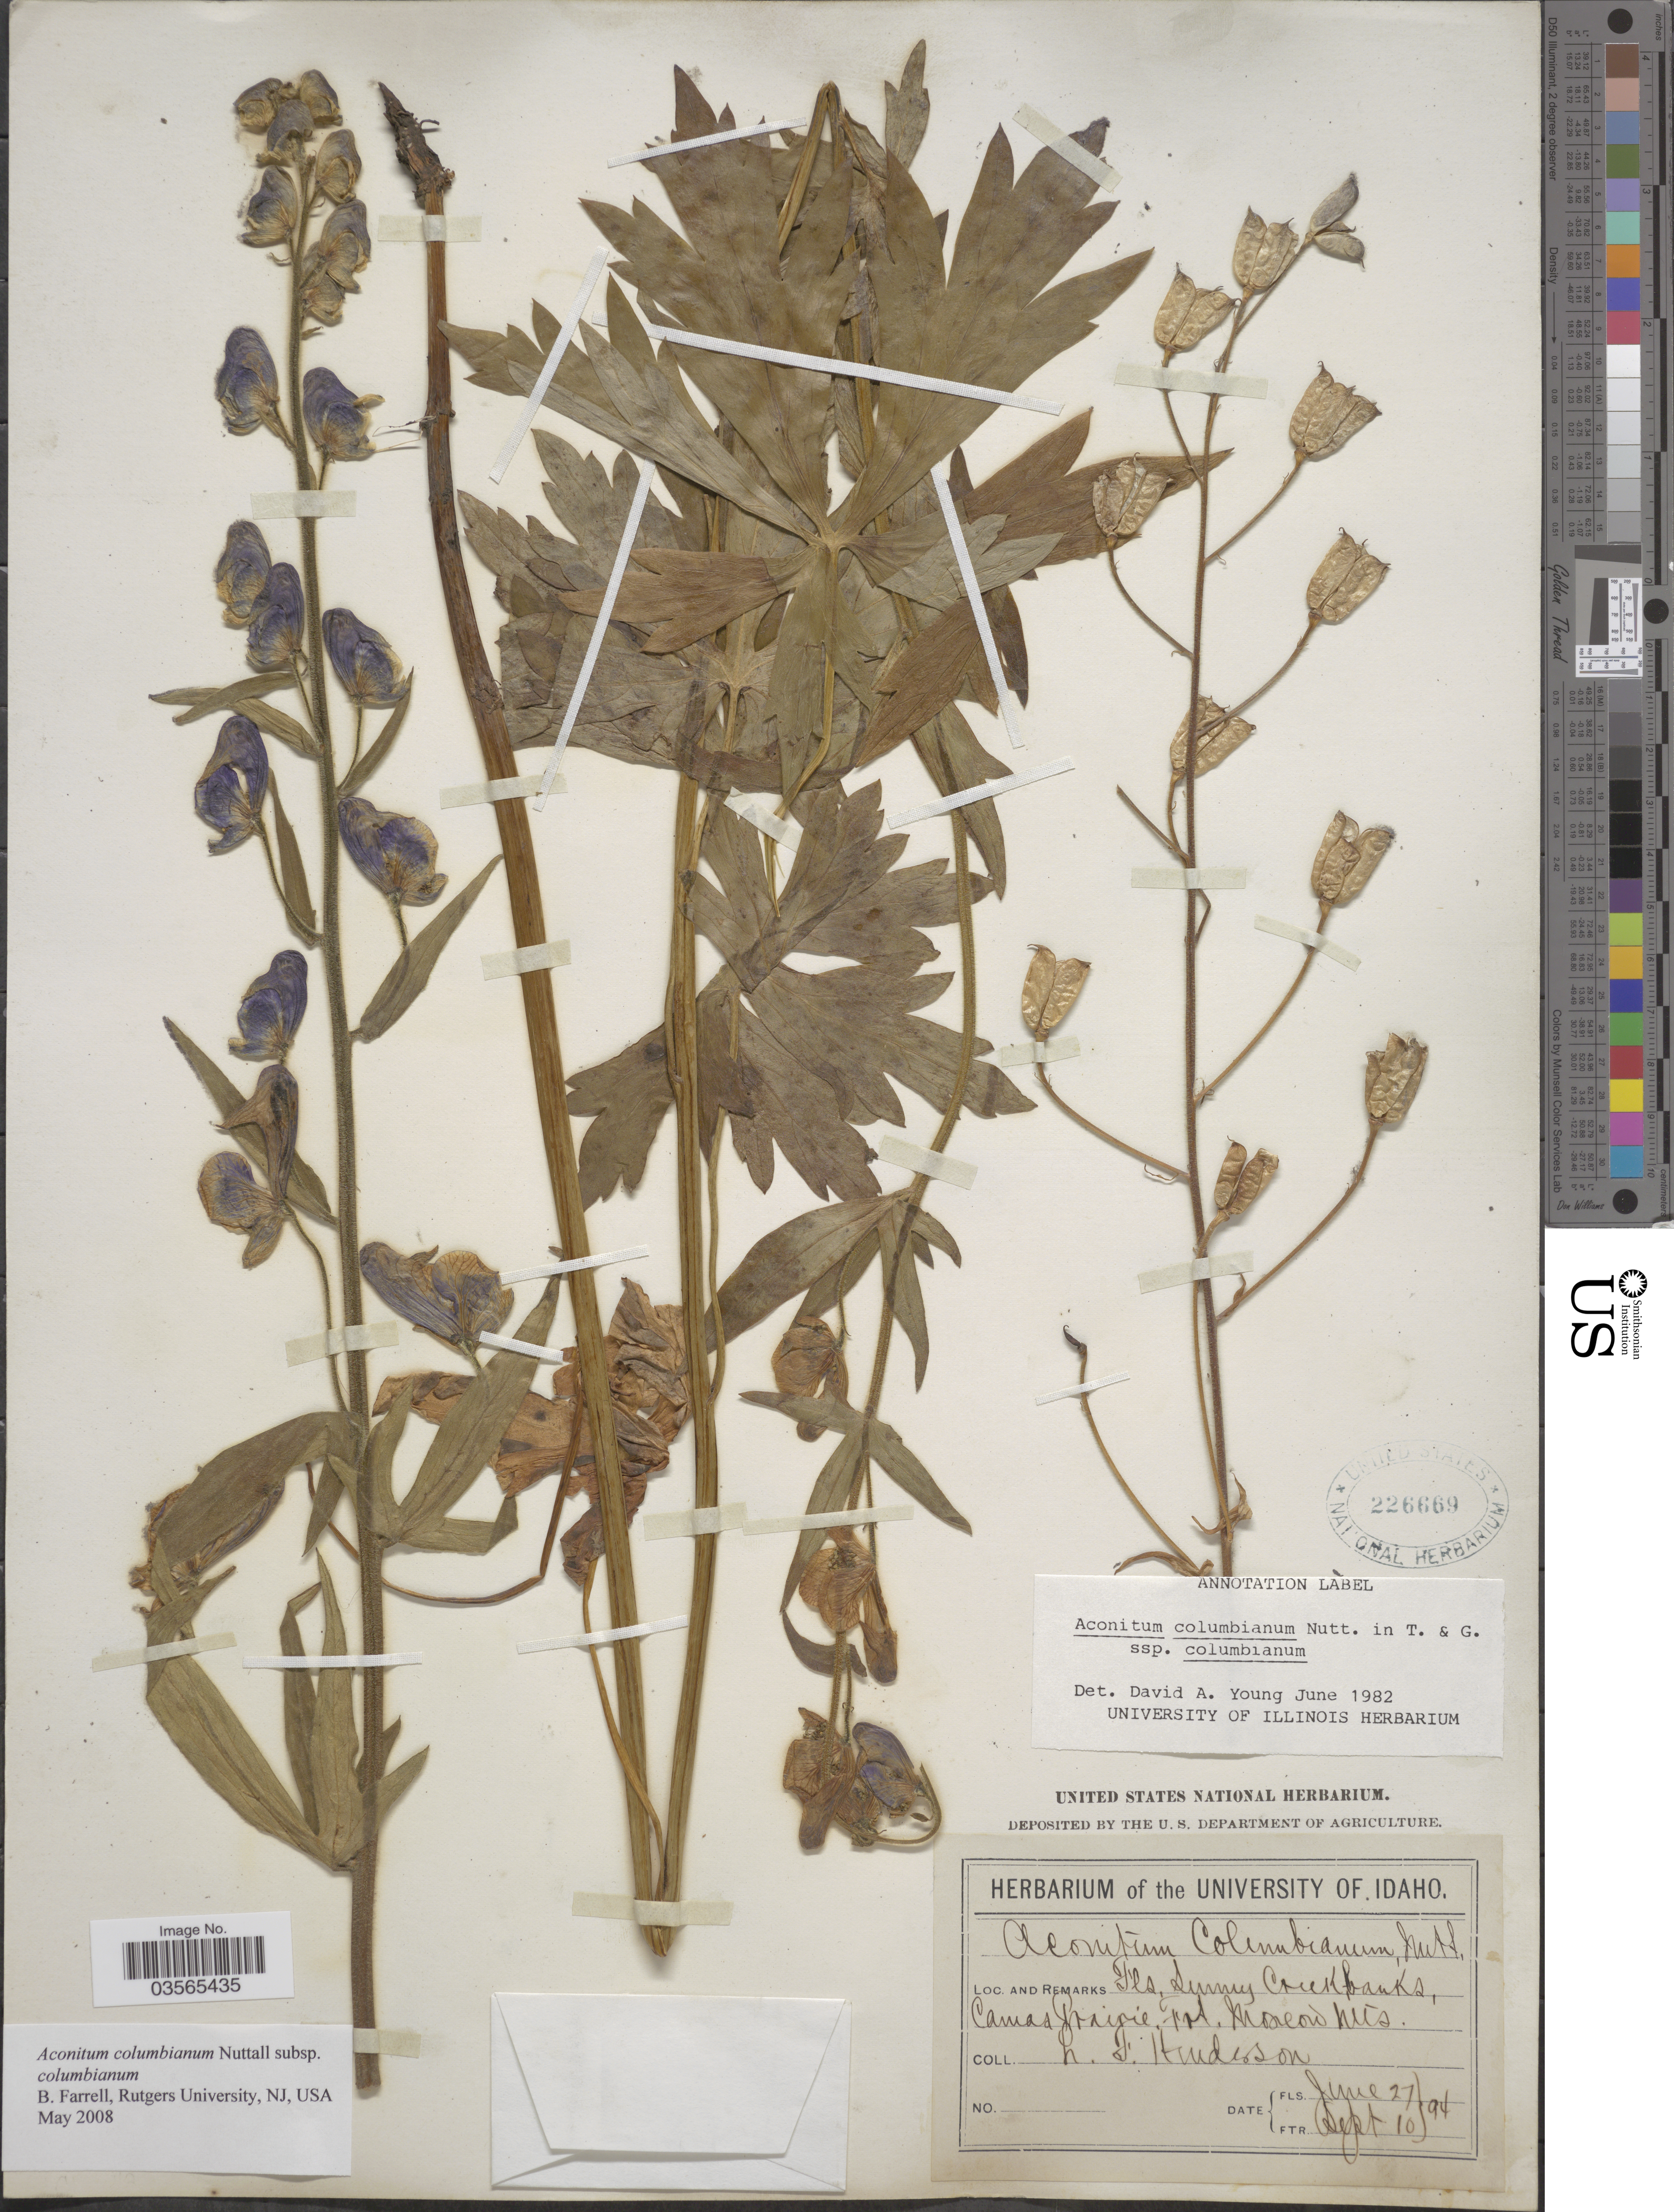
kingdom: Plantae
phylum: Tracheophyta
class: Magnoliopsida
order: Ranunculales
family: Ranunculaceae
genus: Aconitum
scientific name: Aconitum columbianum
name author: Nutt.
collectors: L. Henderson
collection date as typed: Transcribed d/m/y: 27/6/94 to 10/9/94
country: United States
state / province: Idaho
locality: Sunny Creek, banks, Camas Prairie. Moscow Mts.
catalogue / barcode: US 226669